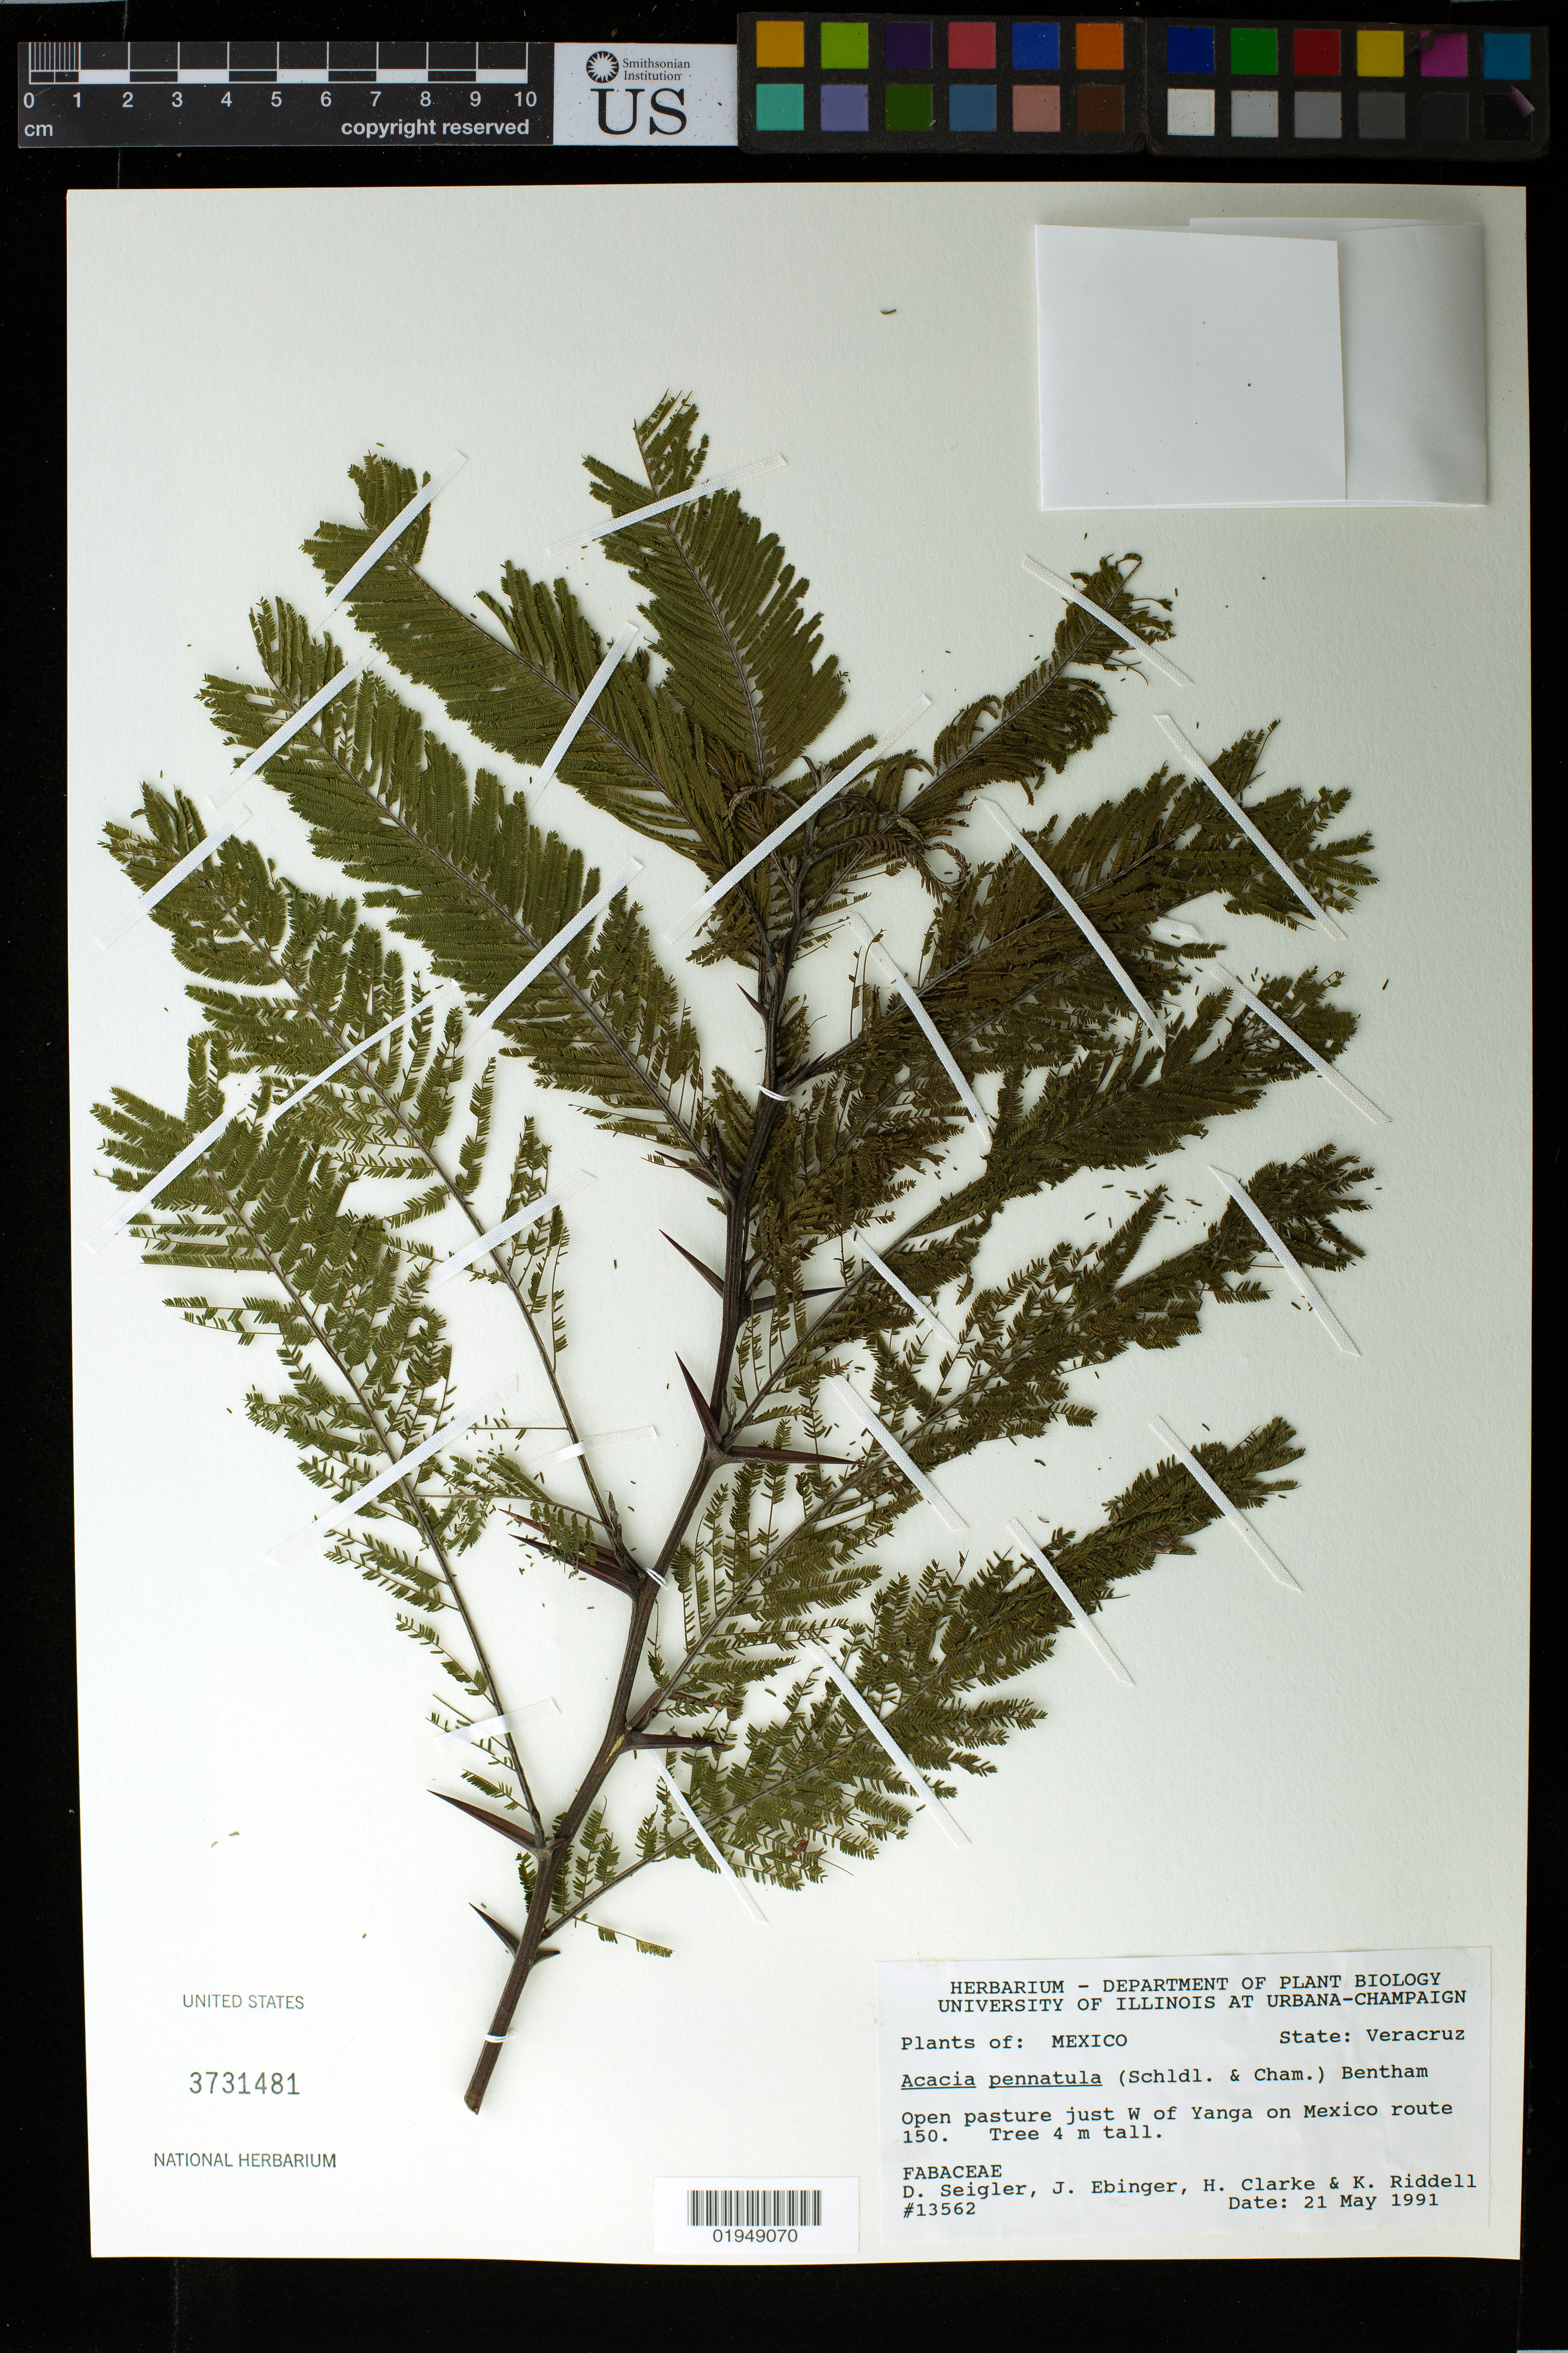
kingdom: Plantae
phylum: Tracheophyta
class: Magnoliopsida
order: Fabales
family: Fabaceae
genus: Vachellia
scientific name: Vachellia pennatula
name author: (Schltdl. & Cham.) Seigler & Ebinger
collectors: D. Seigler, J. Ebinger, K. Clarke & K. Readel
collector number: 13562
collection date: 1991-05-21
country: Mexico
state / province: Veracruz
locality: W of Yanga on Mexico route 150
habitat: Open pasture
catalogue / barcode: US 3731481